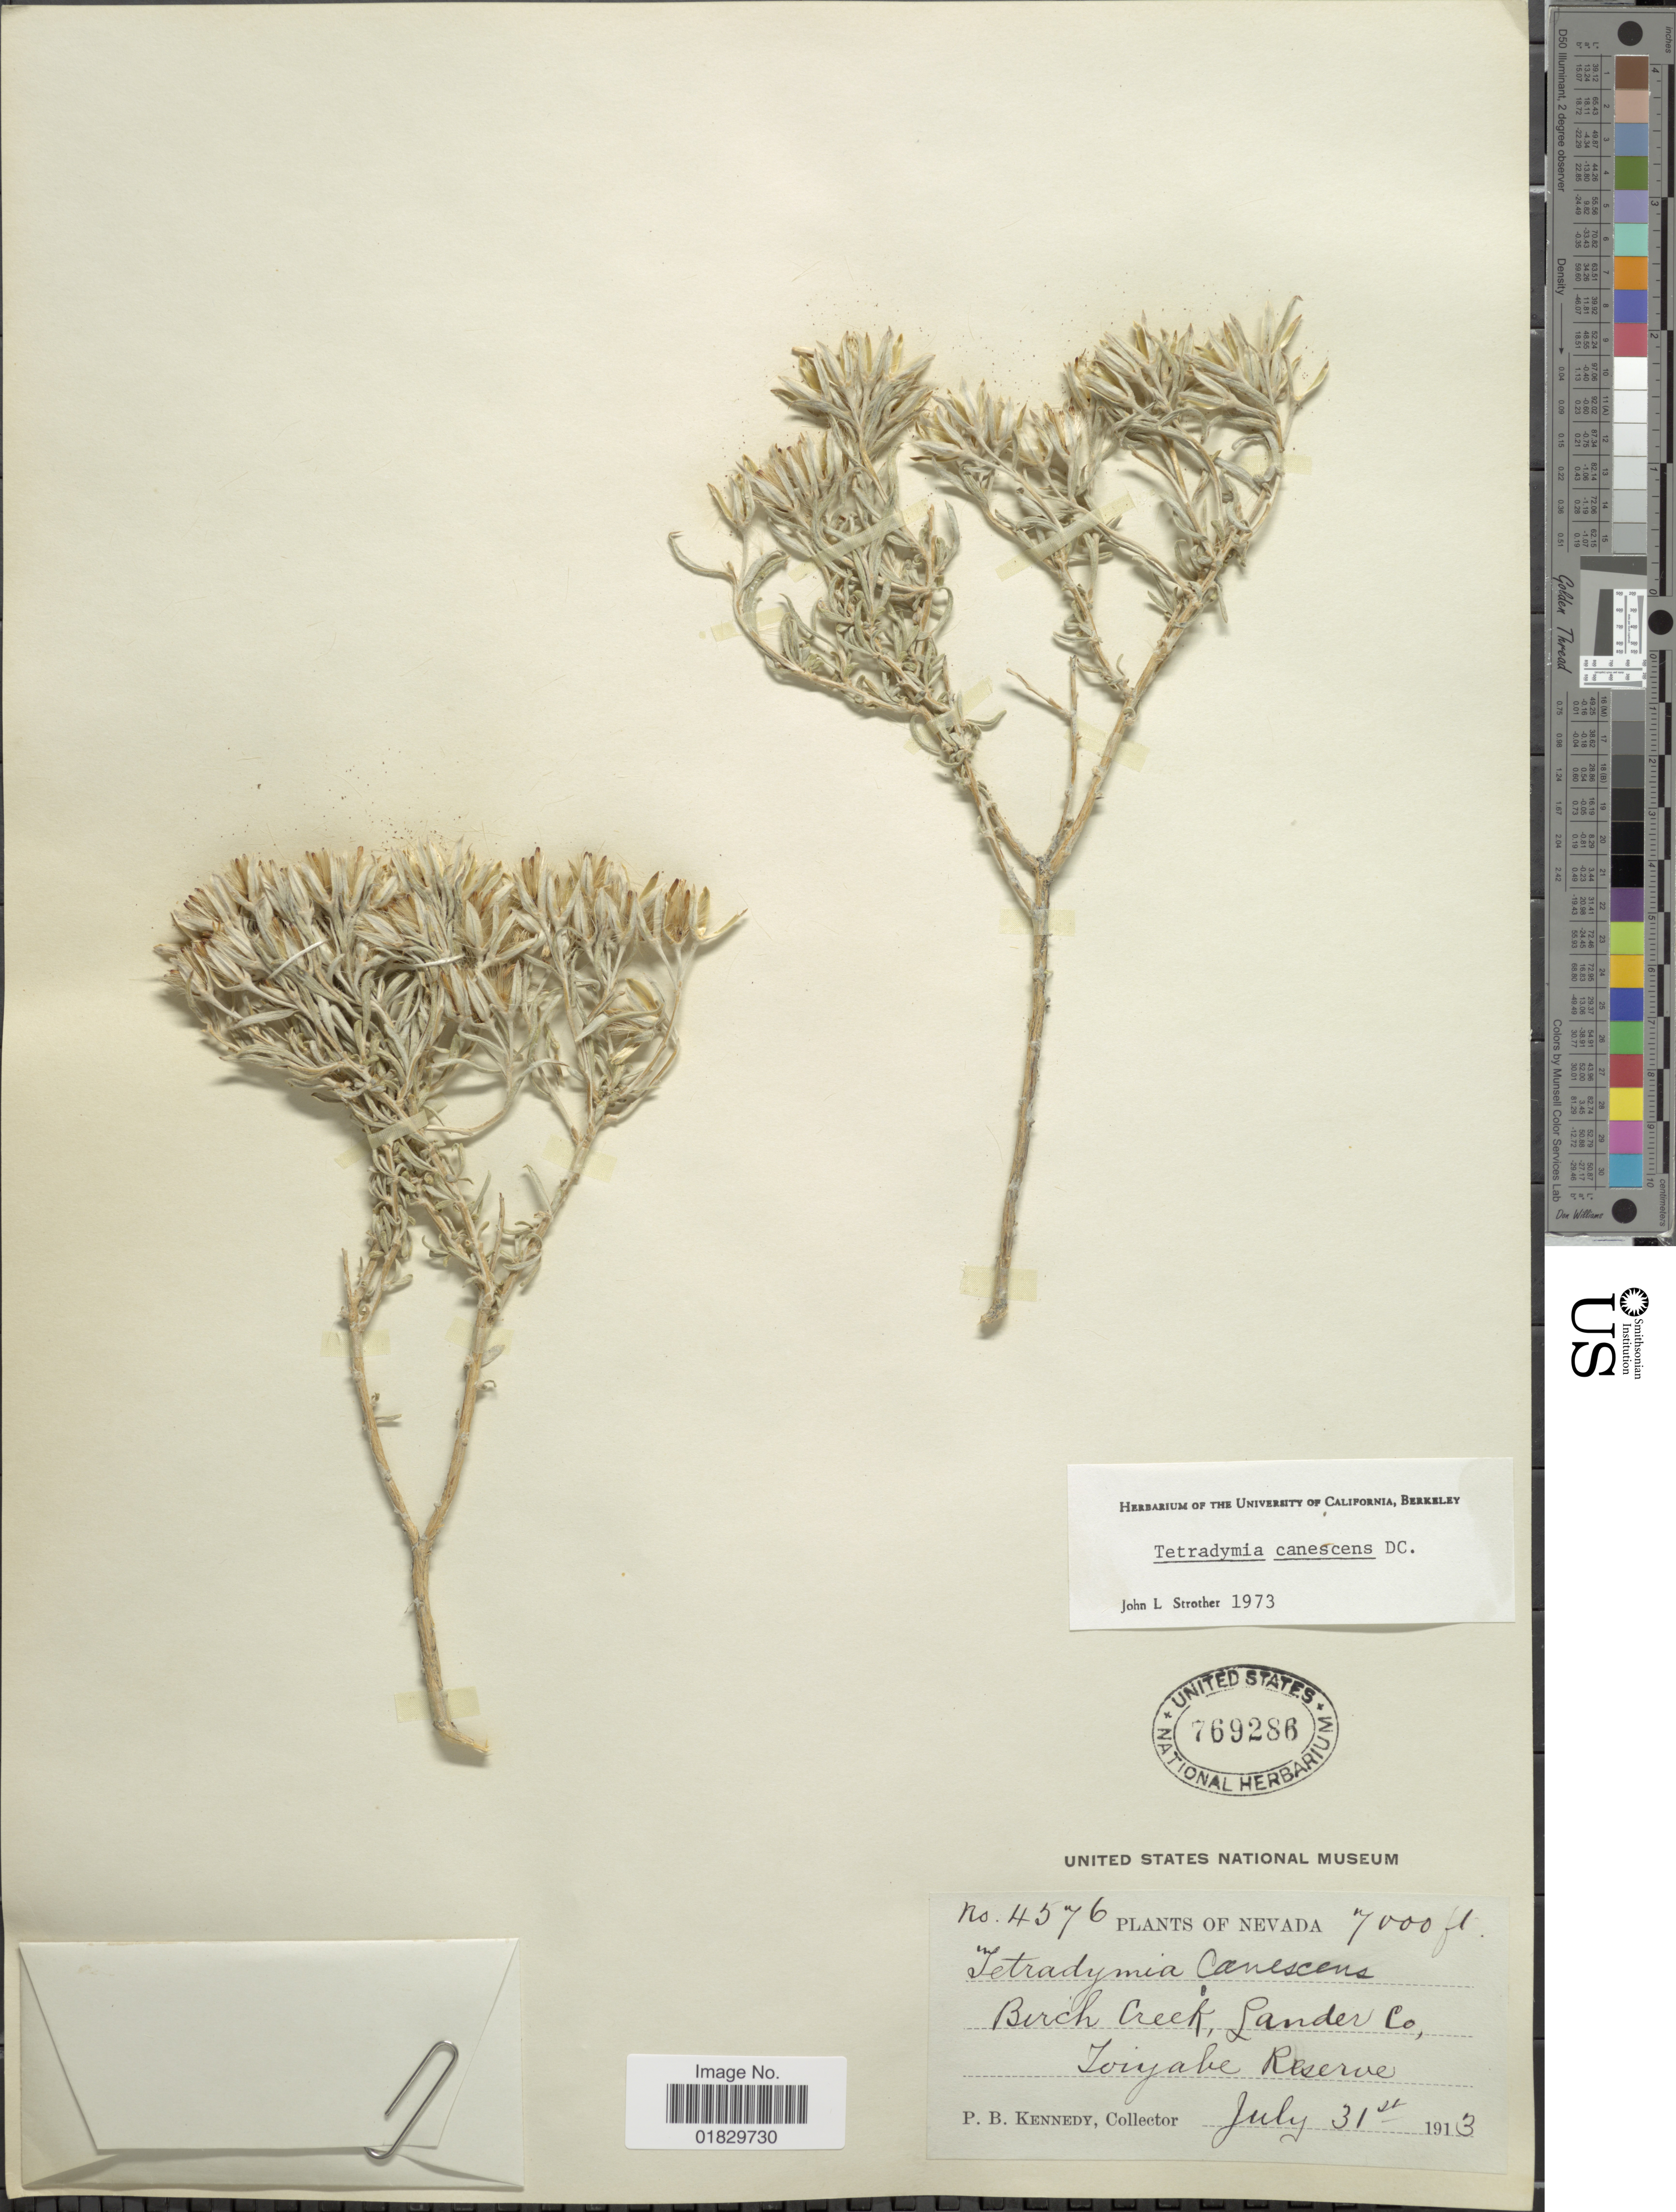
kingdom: Plantae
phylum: Tracheophyta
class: Magnoliopsida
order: Asterales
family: Asteraceae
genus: Tetradymia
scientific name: Tetradymia canescens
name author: DC.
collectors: P. B. Kennedy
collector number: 4576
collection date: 1913-07-31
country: United States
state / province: Nevada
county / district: Lander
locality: Birch Creek, Toiyabe Reserve, Lander Co.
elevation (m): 2134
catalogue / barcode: US 769286